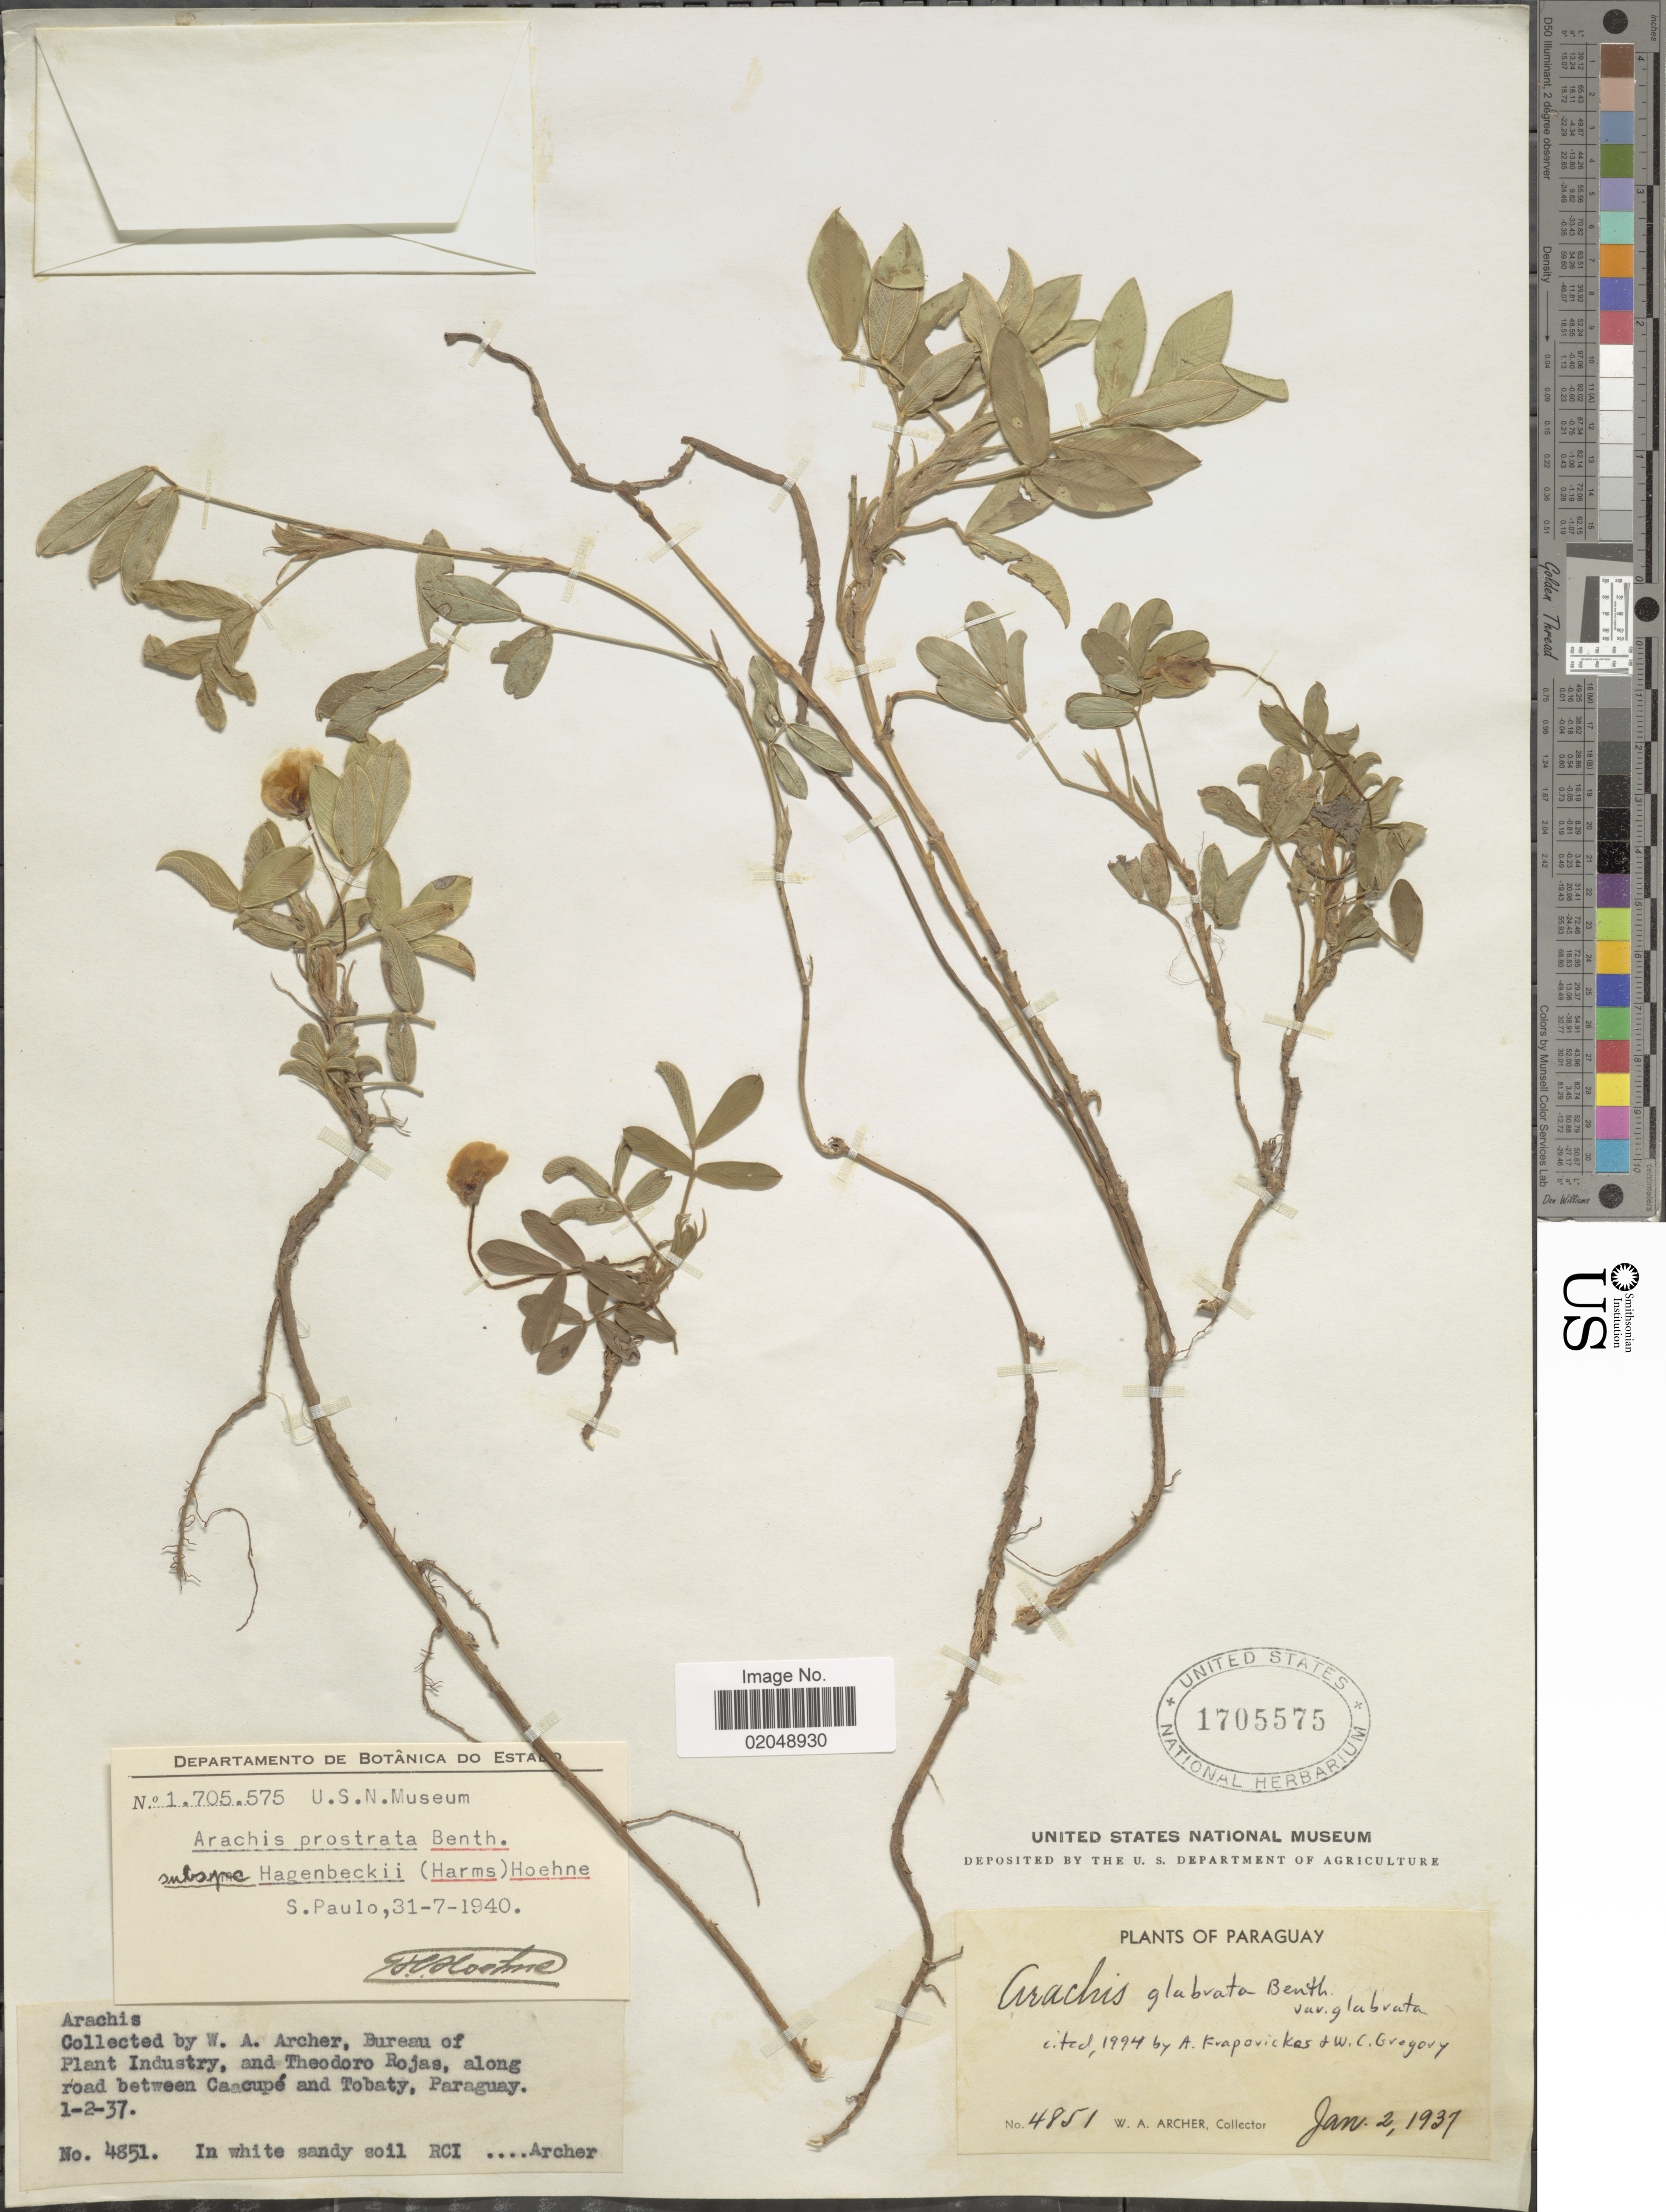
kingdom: Plantae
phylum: Tracheophyta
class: Magnoliopsida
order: Fabales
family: Fabaceae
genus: Arachis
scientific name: Arachis glabrata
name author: Benth.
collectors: W. A. Archer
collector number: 4851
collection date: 1937-01-02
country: Paraguay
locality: Bureau of Plant Industry, and Theodoro Rojas, along road between Caacupé and Tobaty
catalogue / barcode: US 1705575